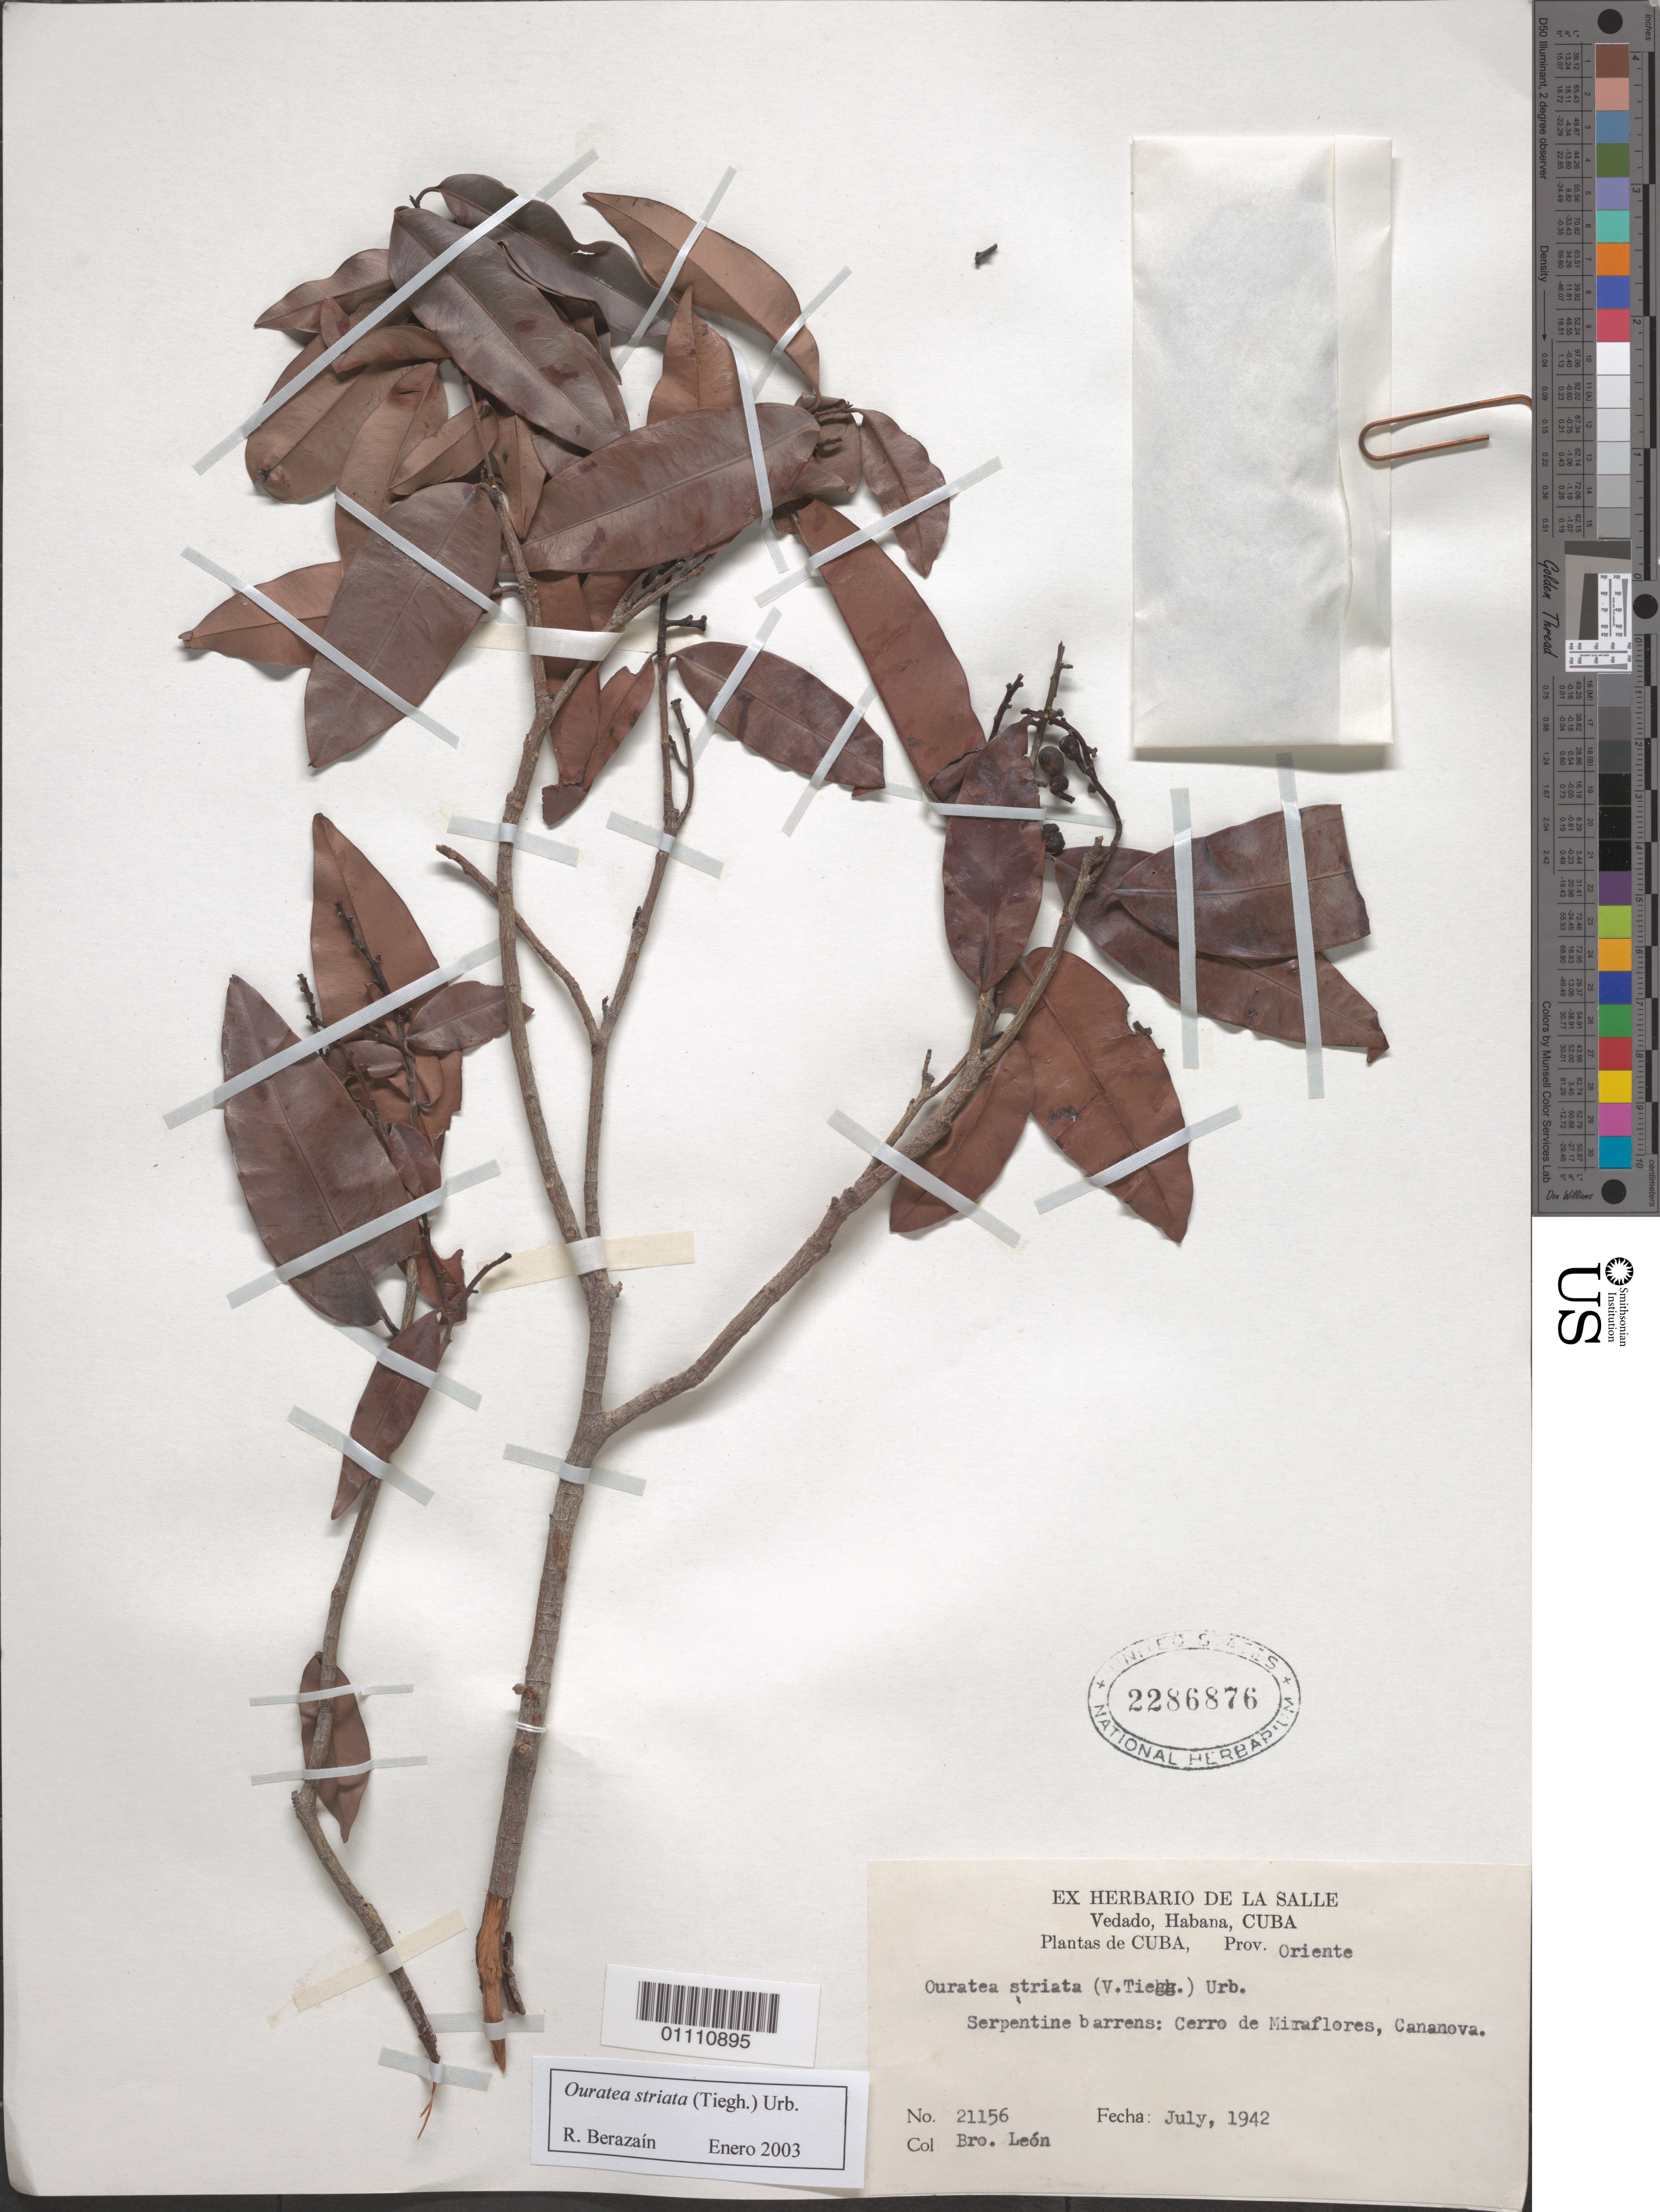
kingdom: Plantae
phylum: Tracheophyta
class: Magnoliopsida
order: Malpighiales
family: Ochnaceae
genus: Ouratea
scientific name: Ouratea striata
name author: (Tiegh.) Urb.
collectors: Bro. León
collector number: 21156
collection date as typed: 01 Jul 1942 to 31 Jul 1942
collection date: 1942-07-01/1942-07-31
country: Cuba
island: Cuba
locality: Oriente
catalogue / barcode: US 2286876